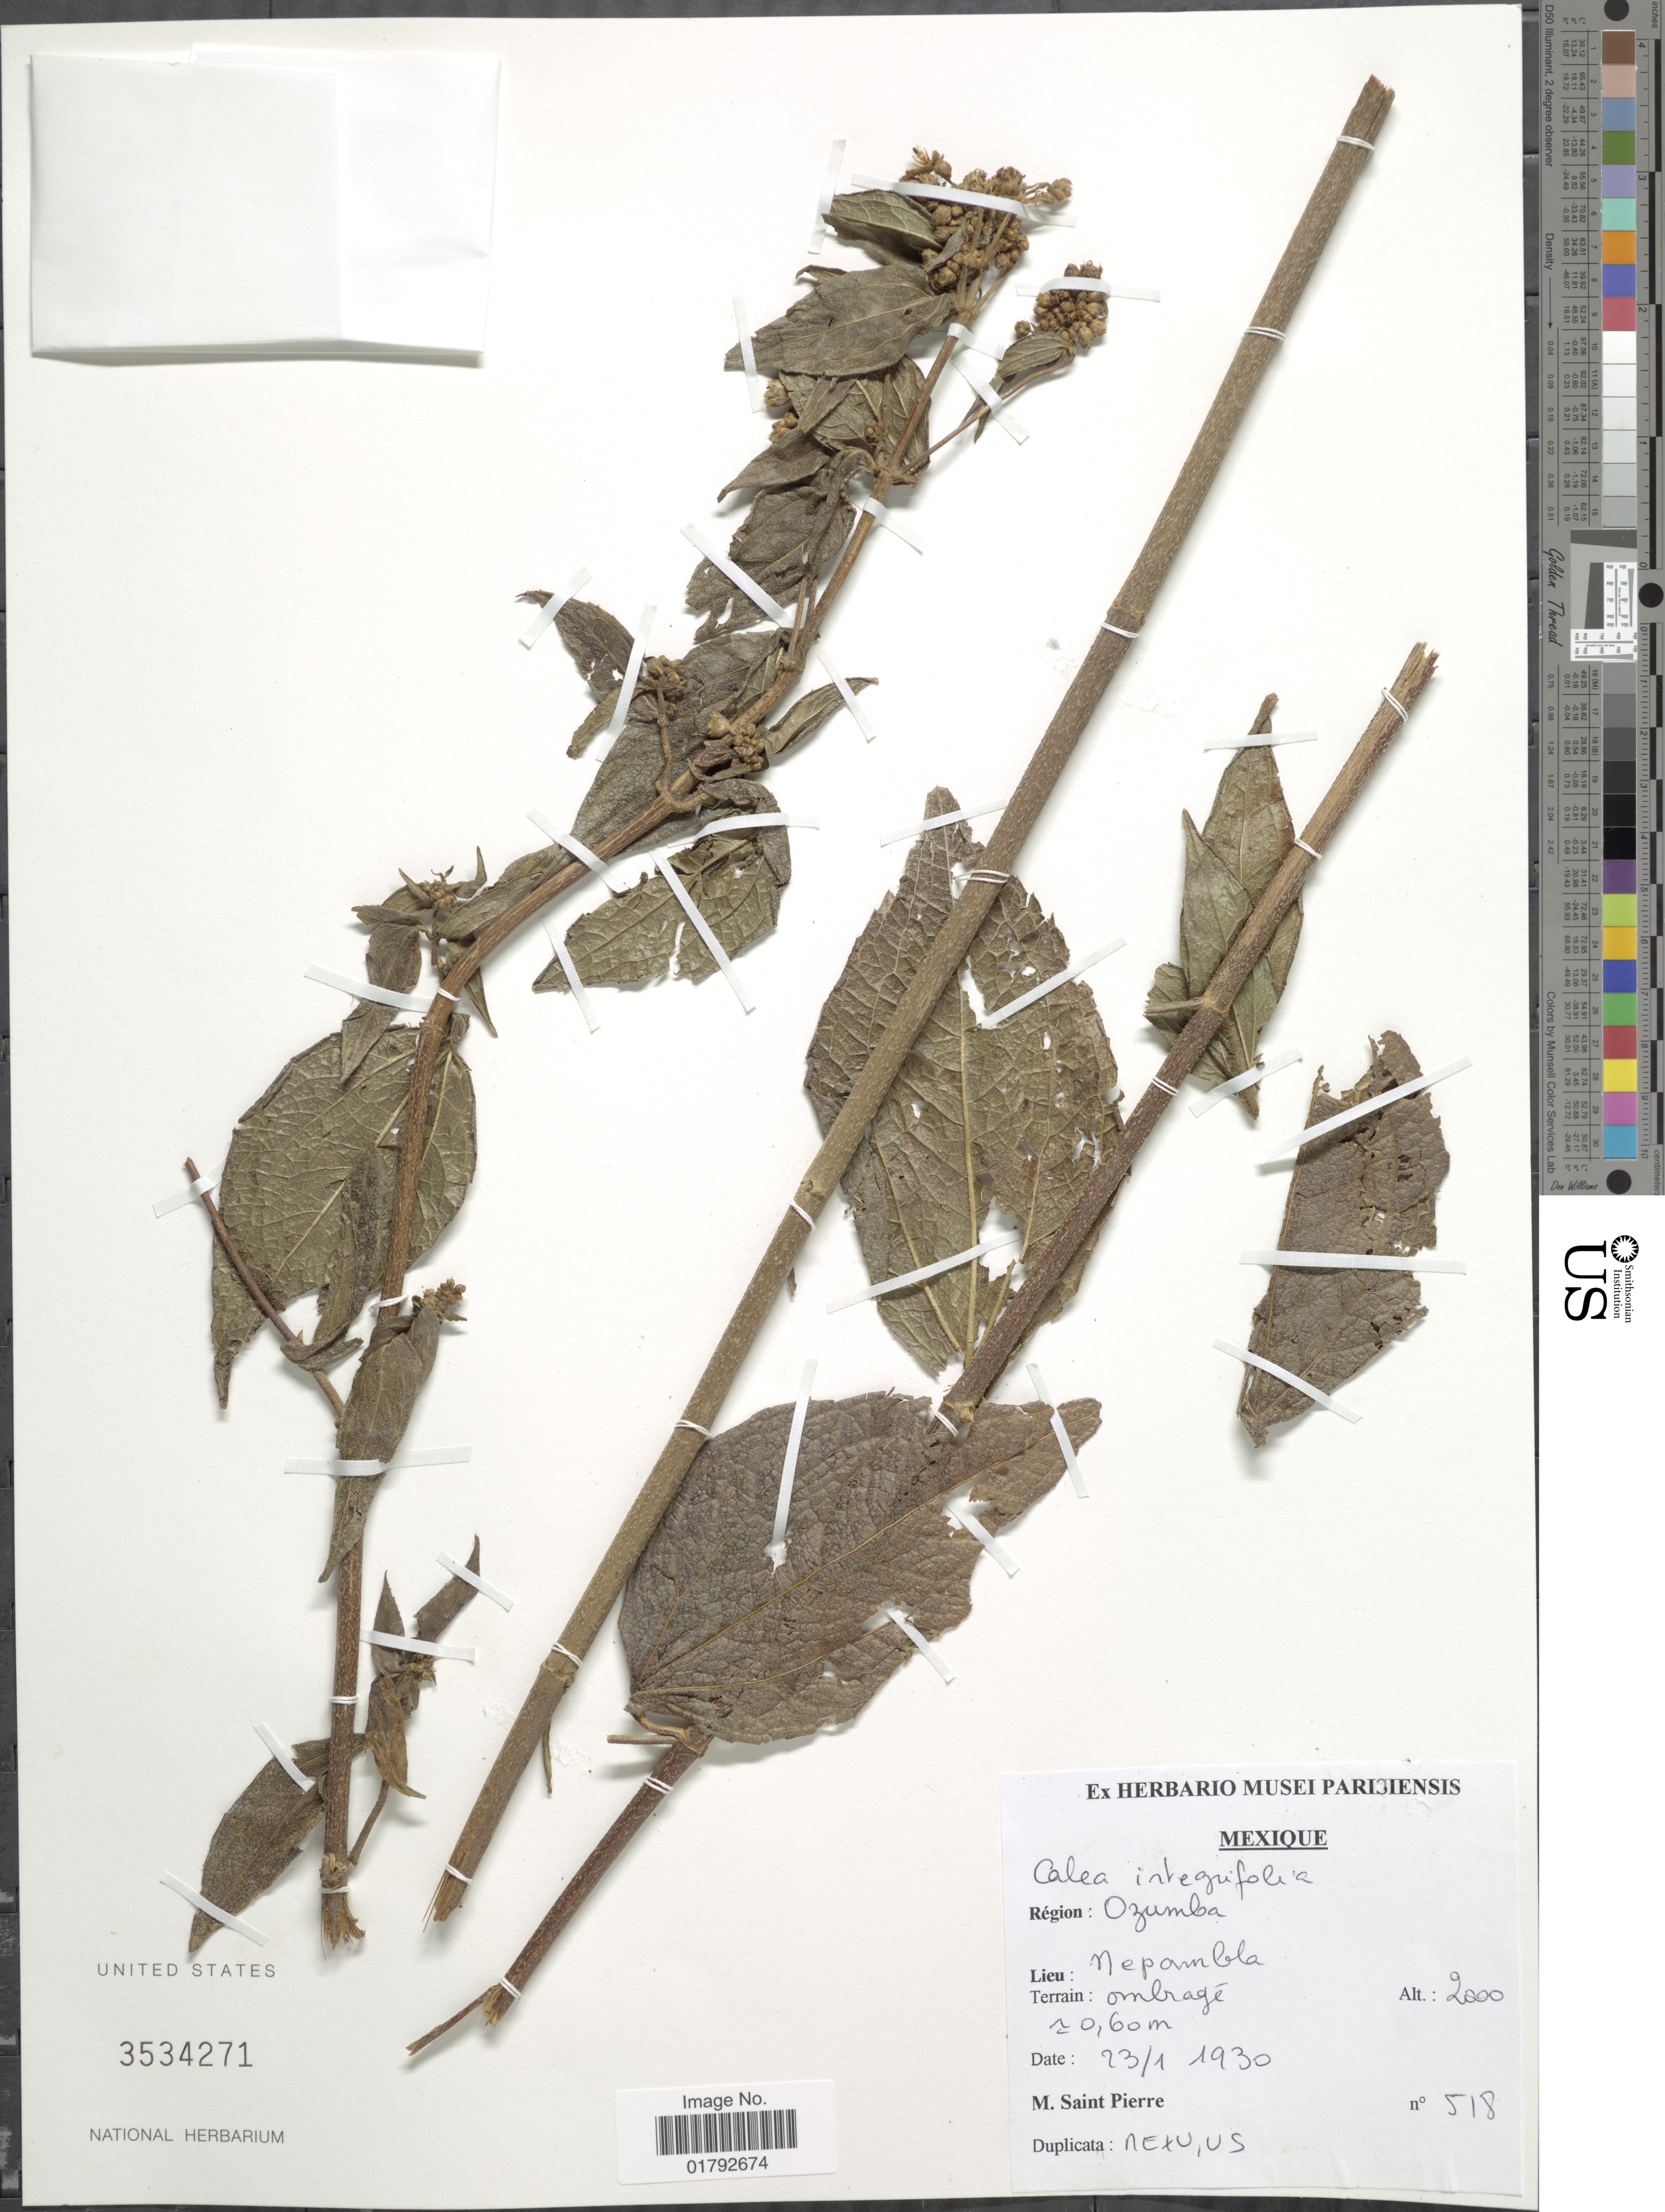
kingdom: Plantae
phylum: Tracheophyta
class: Magnoliopsida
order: Asterales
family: Asteraceae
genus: Alloispermum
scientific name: Alloispermum integrifolium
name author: (DC.) H. Rob.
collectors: M. Saint-Pierre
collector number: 518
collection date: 1930-01-23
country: Mexico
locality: Region: Ozumba, Nepambla.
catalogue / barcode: US 3534271